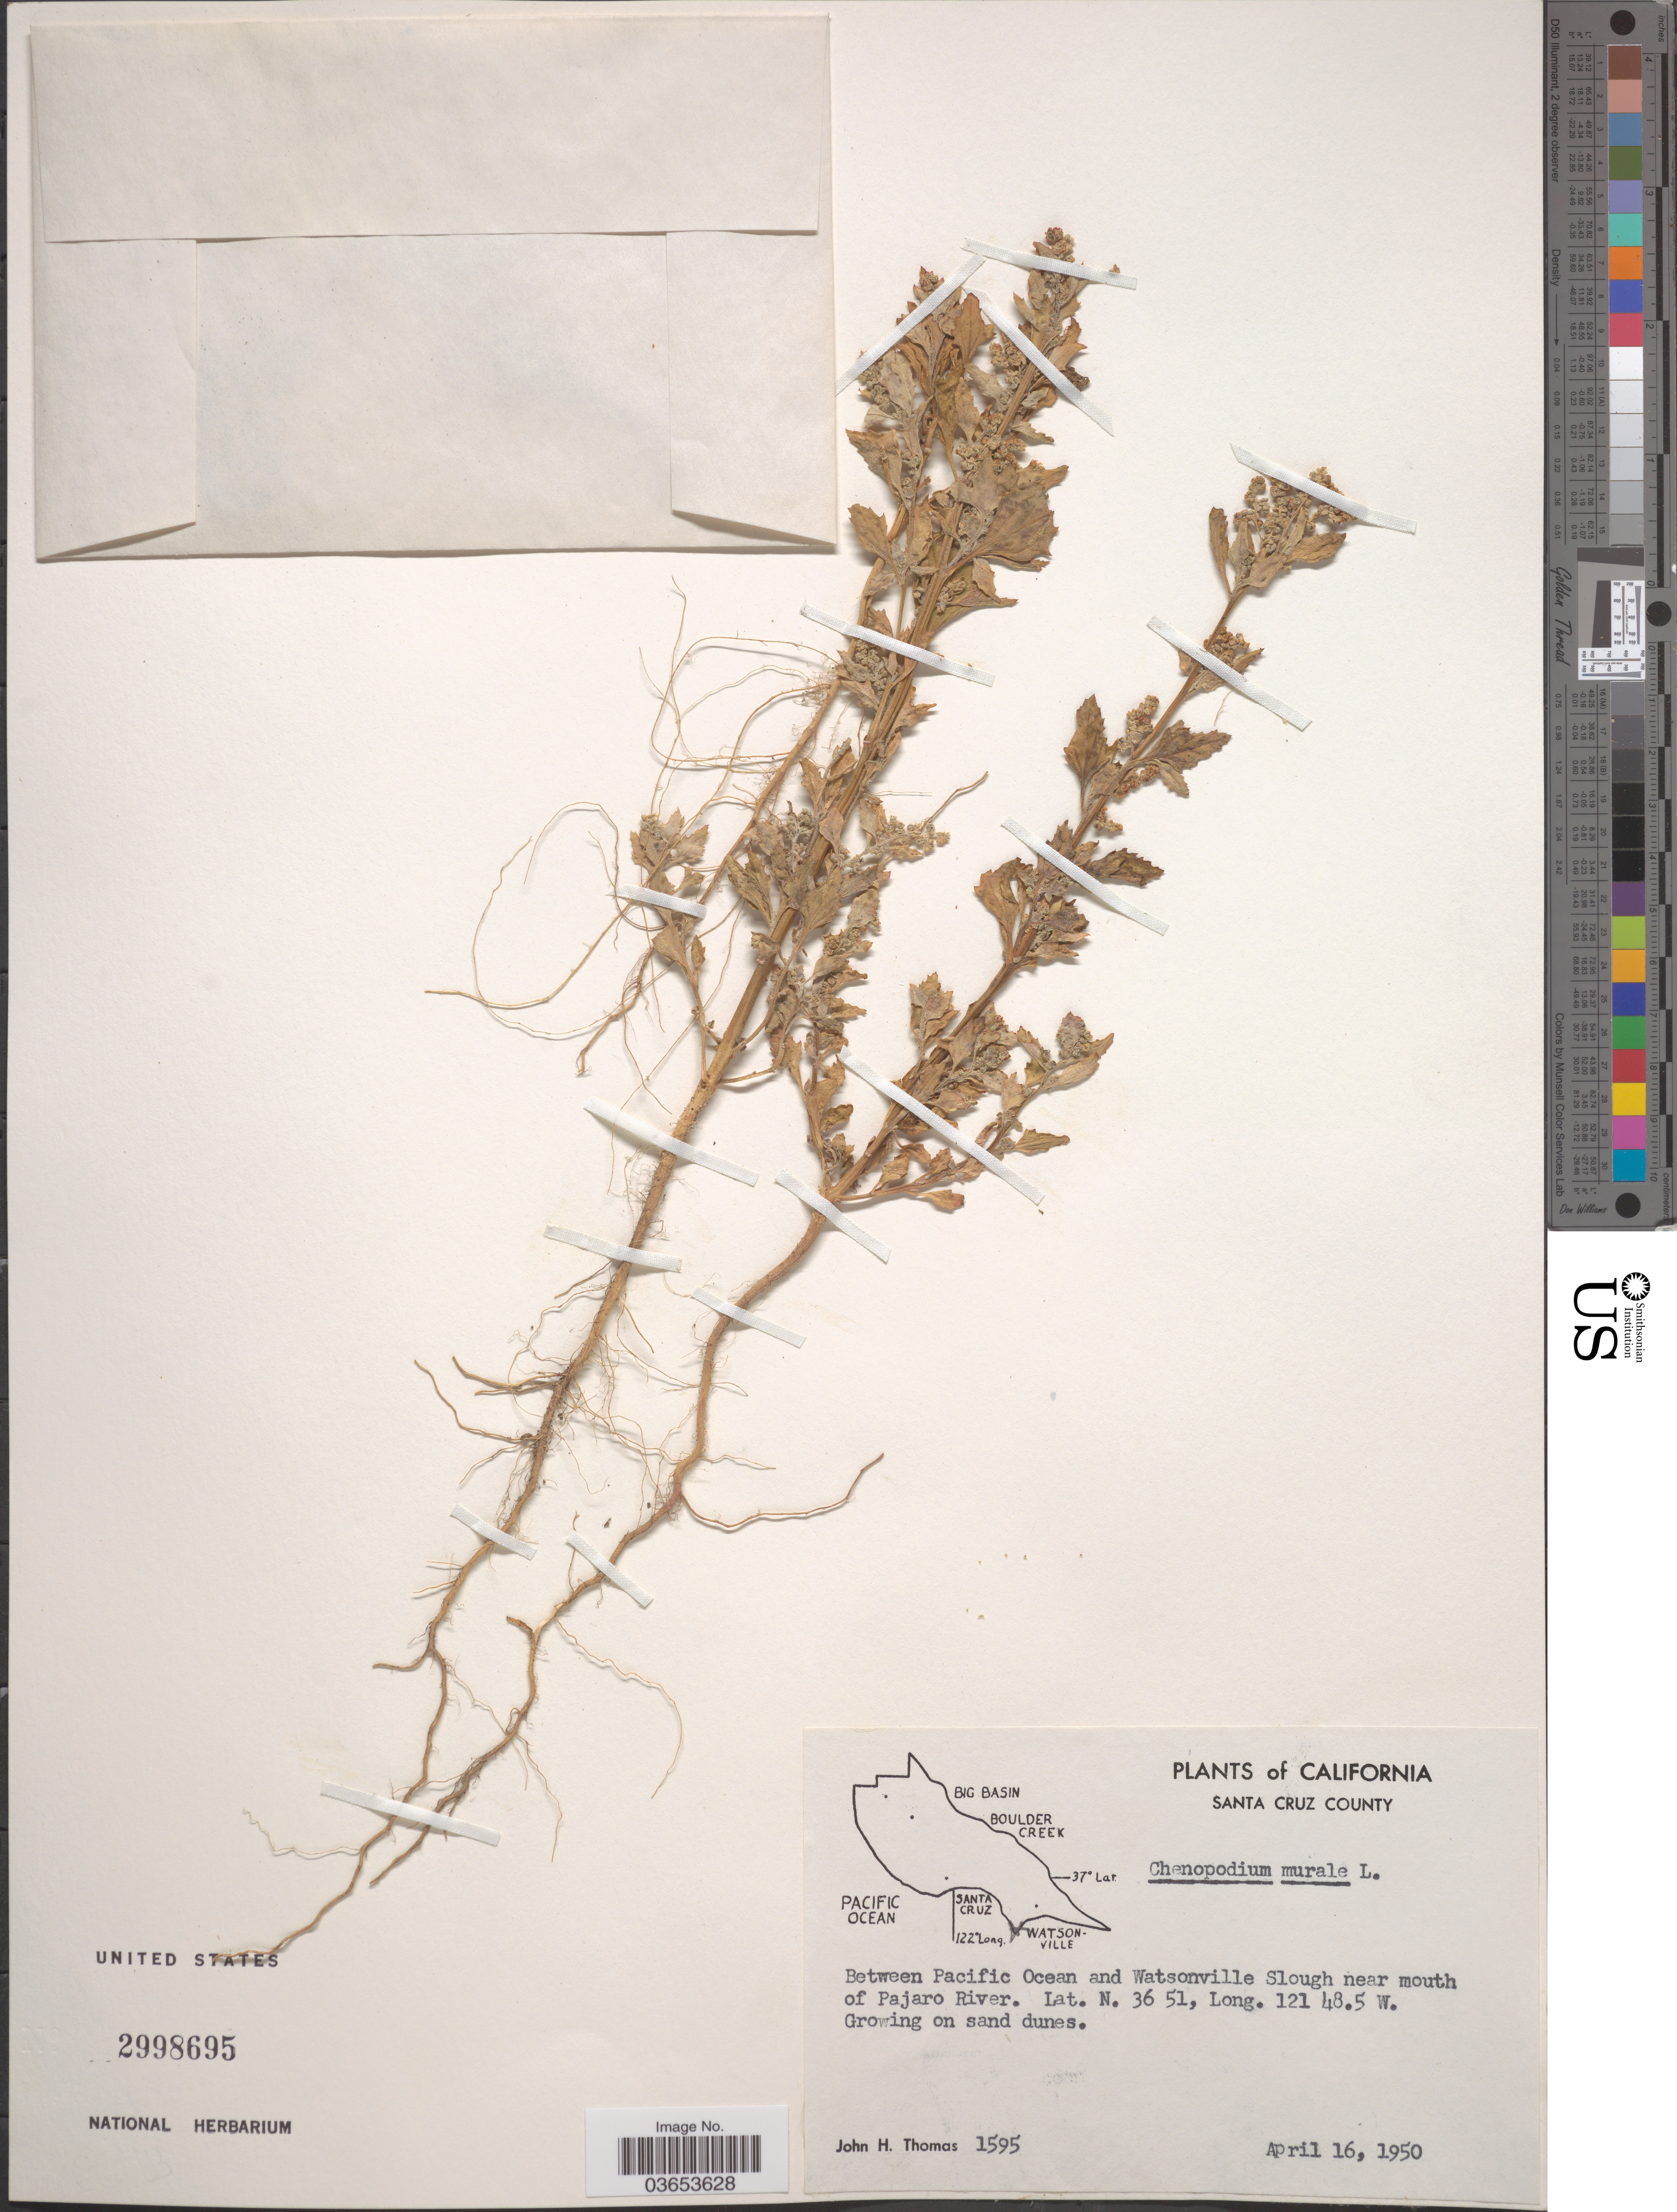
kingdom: Plantae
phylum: Tracheophyta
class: Magnoliopsida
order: Caryophyllales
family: Amaranthaceae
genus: Chenopodium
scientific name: Chenopodium murale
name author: L.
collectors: J. H. Thomas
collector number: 1595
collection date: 1950-04-16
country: United States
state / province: California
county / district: Santa Cruz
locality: Santa Cruz County. Between Pacific Ocean and Watsonville Slough near mouth of Pajaro River.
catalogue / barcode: US 2998695